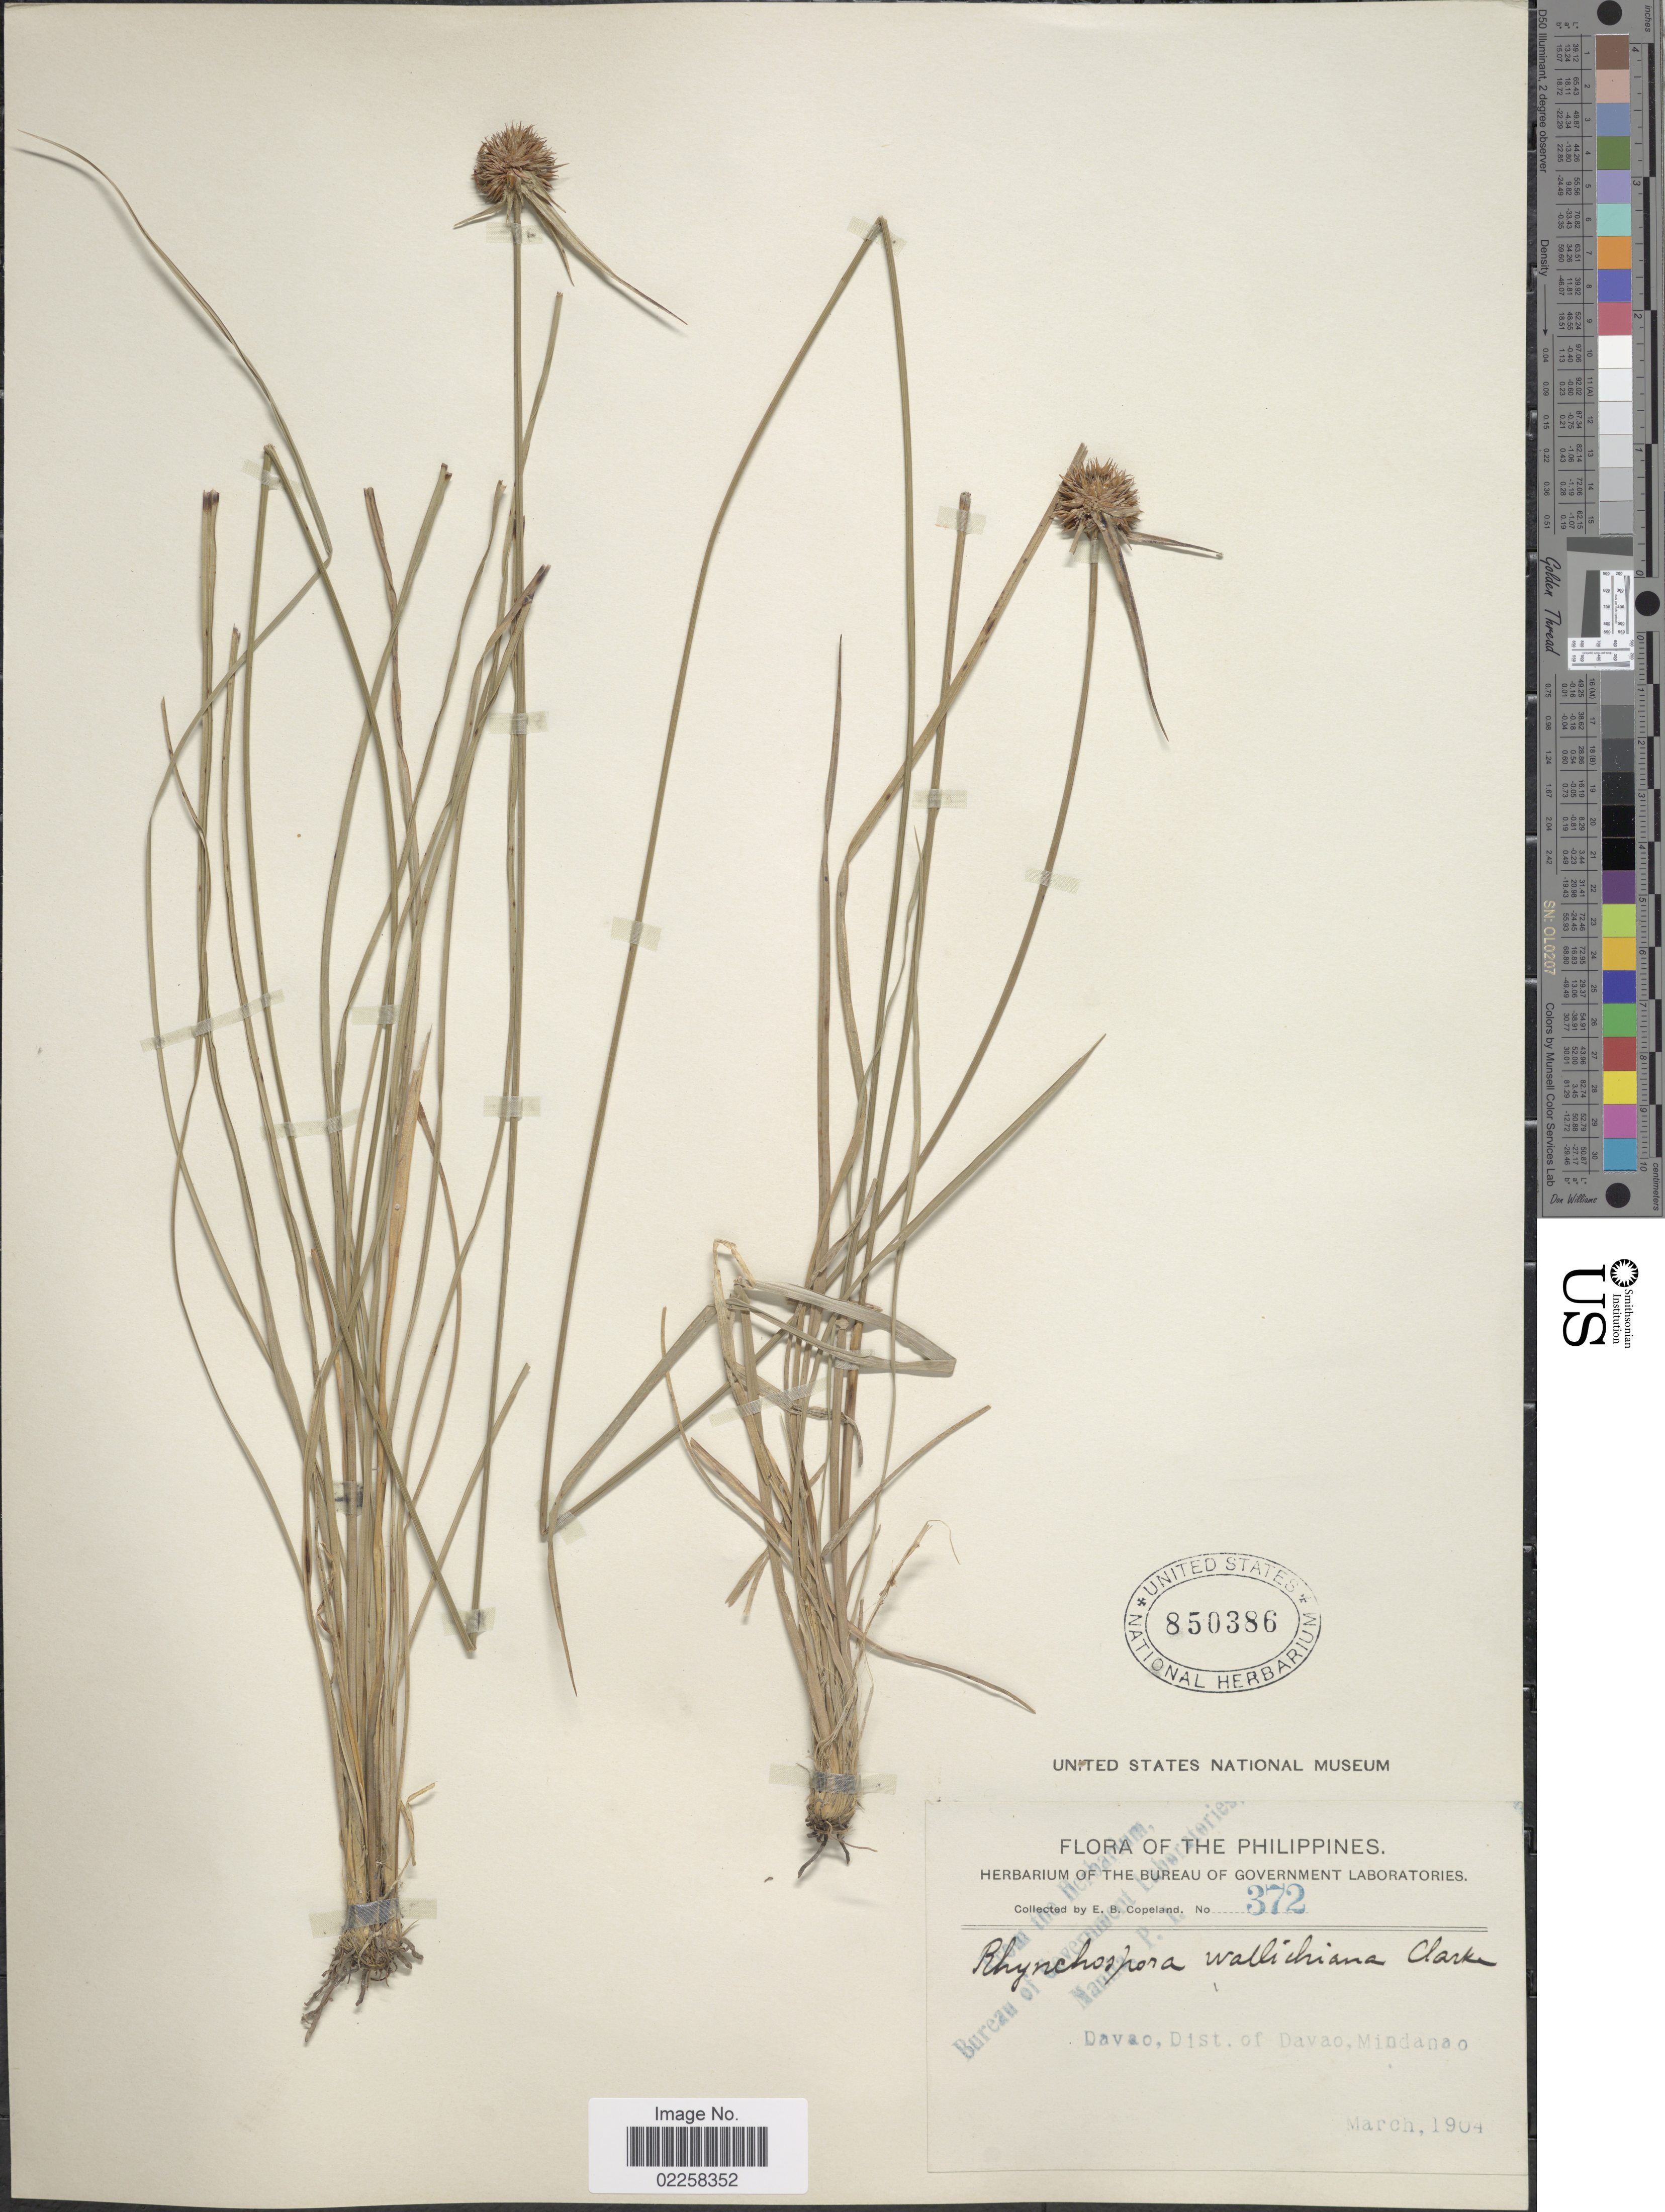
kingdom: Plantae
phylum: Tracheophyta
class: Liliopsida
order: Poales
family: Cyperaceae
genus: Rhynchospora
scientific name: Rhynchospora rubra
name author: (Lour.) Makino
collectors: E. B. Copeland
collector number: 372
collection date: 1904-03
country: Philippines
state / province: Davao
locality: Davao, Dist. of Davao, Mindanao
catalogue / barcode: US 850386